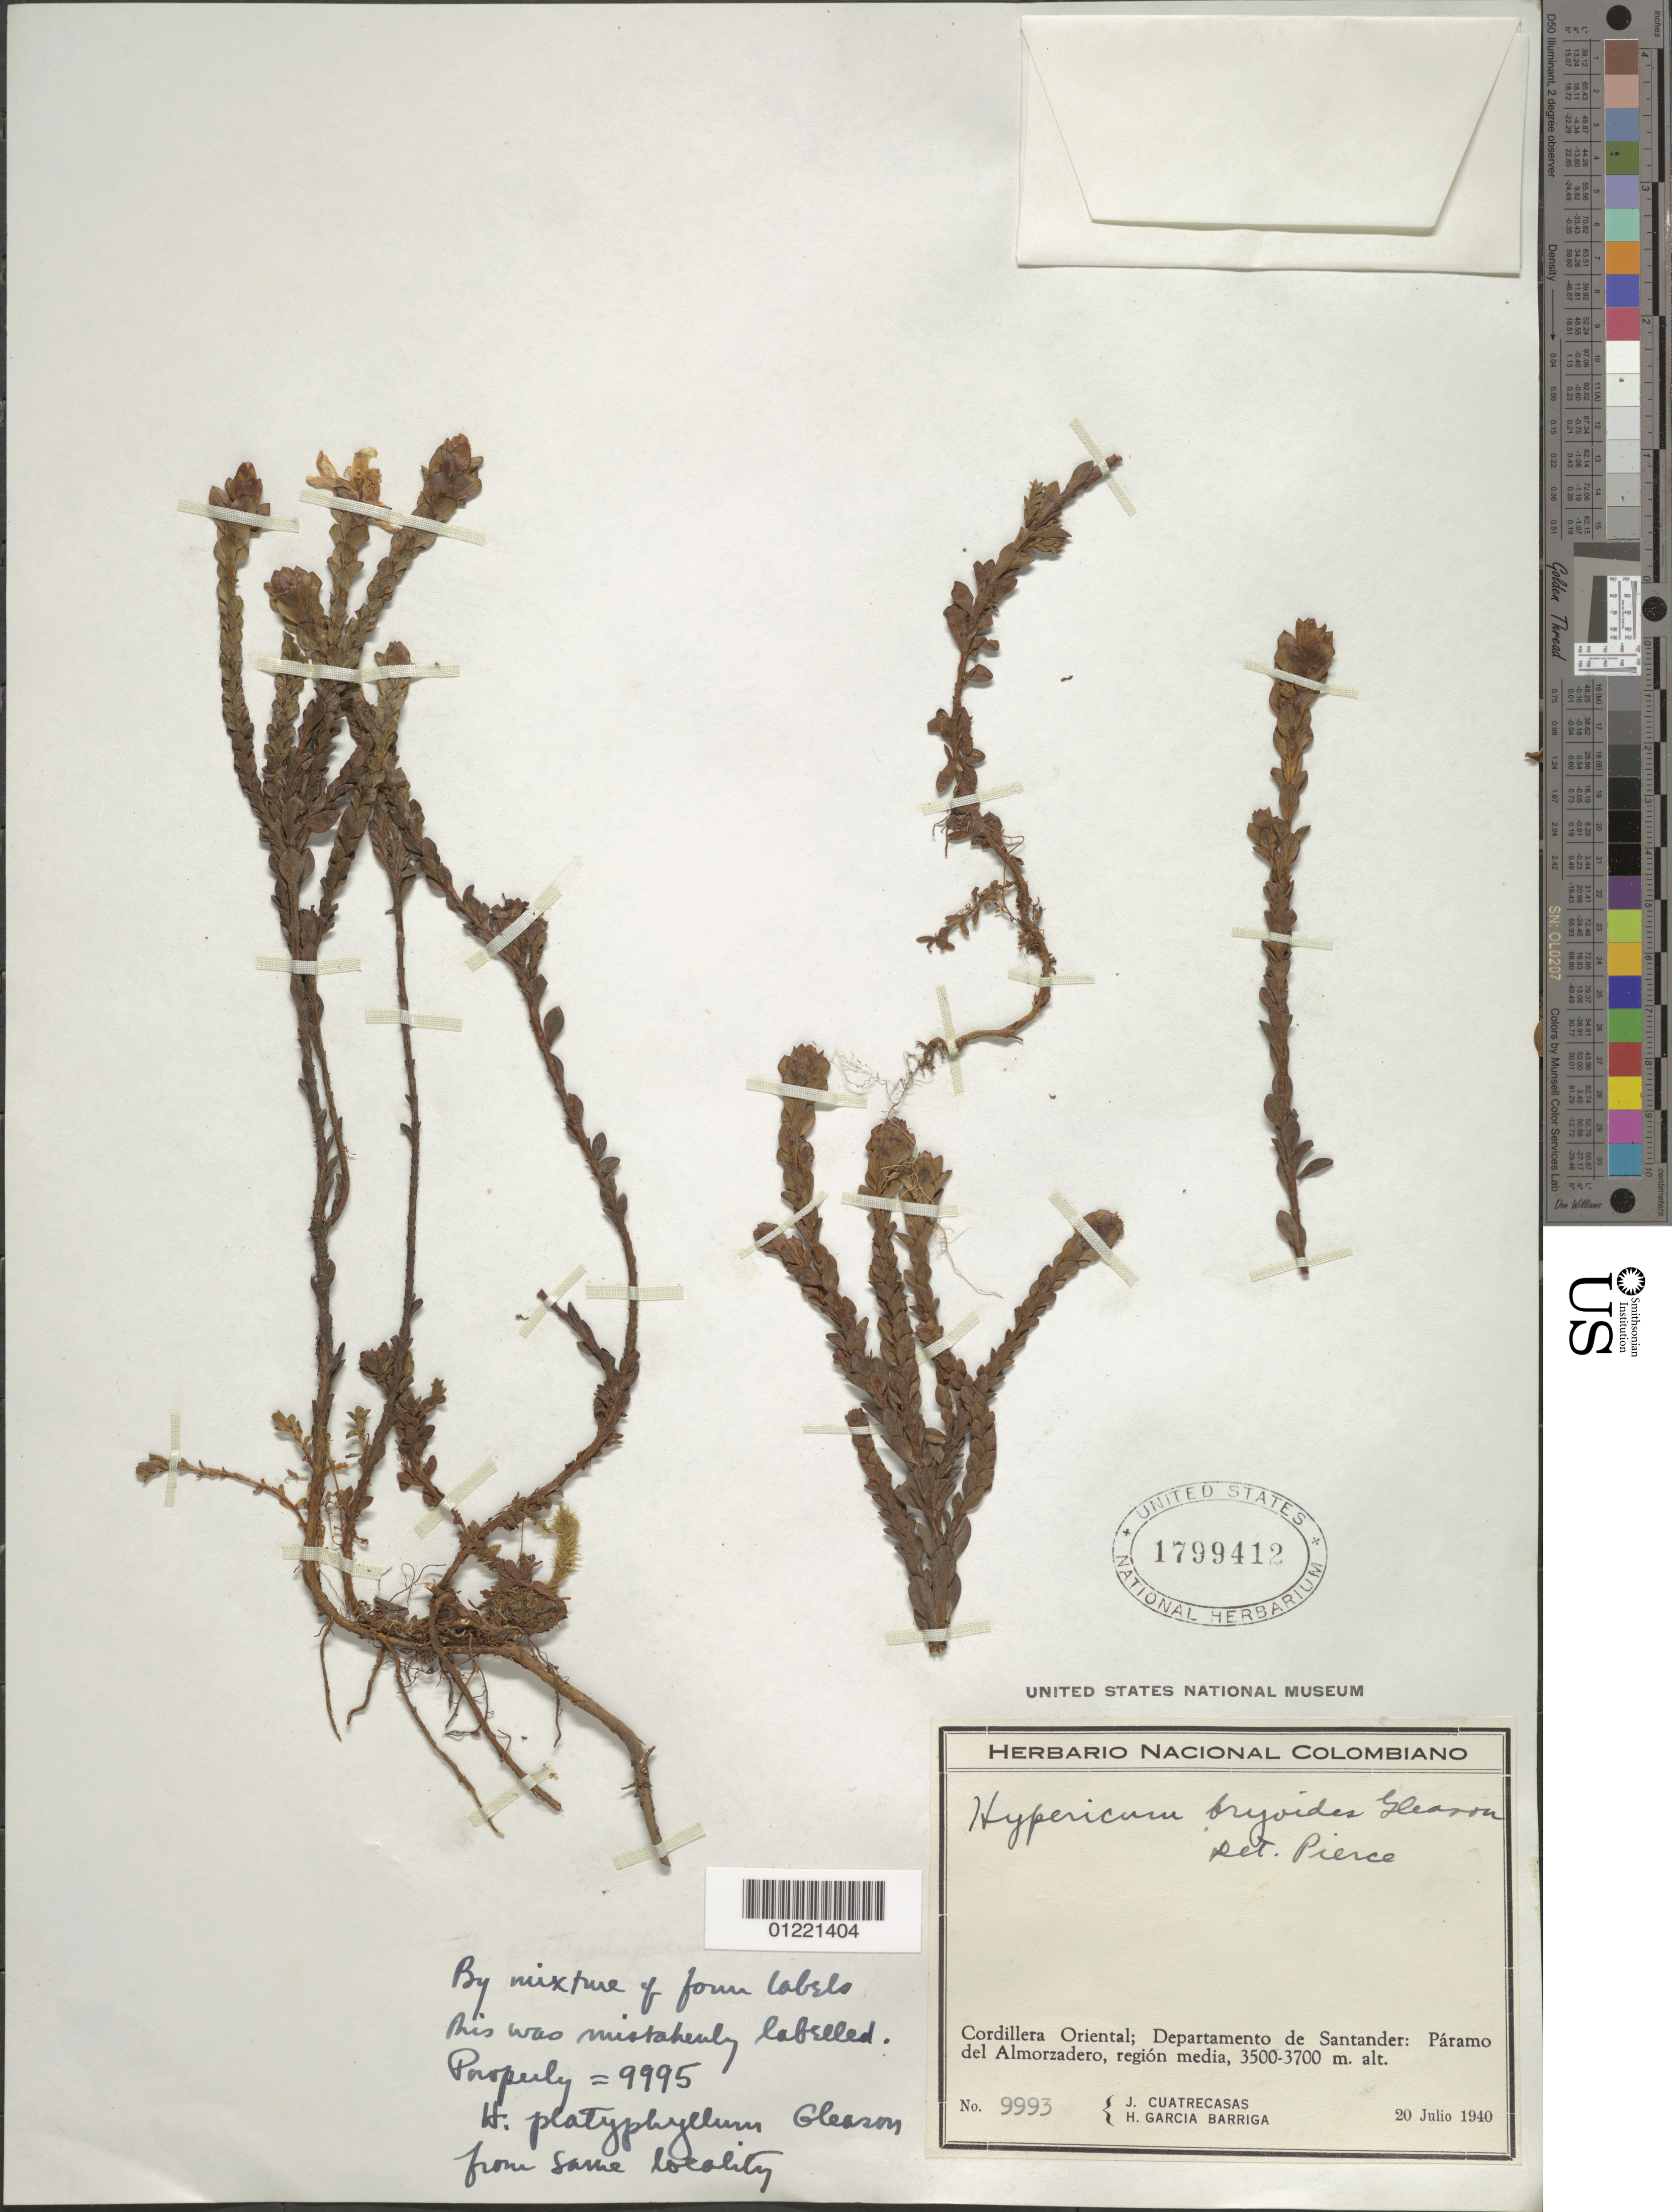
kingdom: Plantae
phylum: Tracheophyta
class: Magnoliopsida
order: Malpighiales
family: Hypericaceae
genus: Hypericum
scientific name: Hypericum mexicanum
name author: L.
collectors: J. Cuatrecasas & H. García Barriga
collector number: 9993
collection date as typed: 20 Jul 1940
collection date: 1940-07-20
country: Colombia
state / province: Santander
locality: Páramo del Almorzadero, region media, Cordillera Oriental. [Páramo del Almorzadero, middle region, Cordillera Oriental.]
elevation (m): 3500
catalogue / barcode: US 1799412